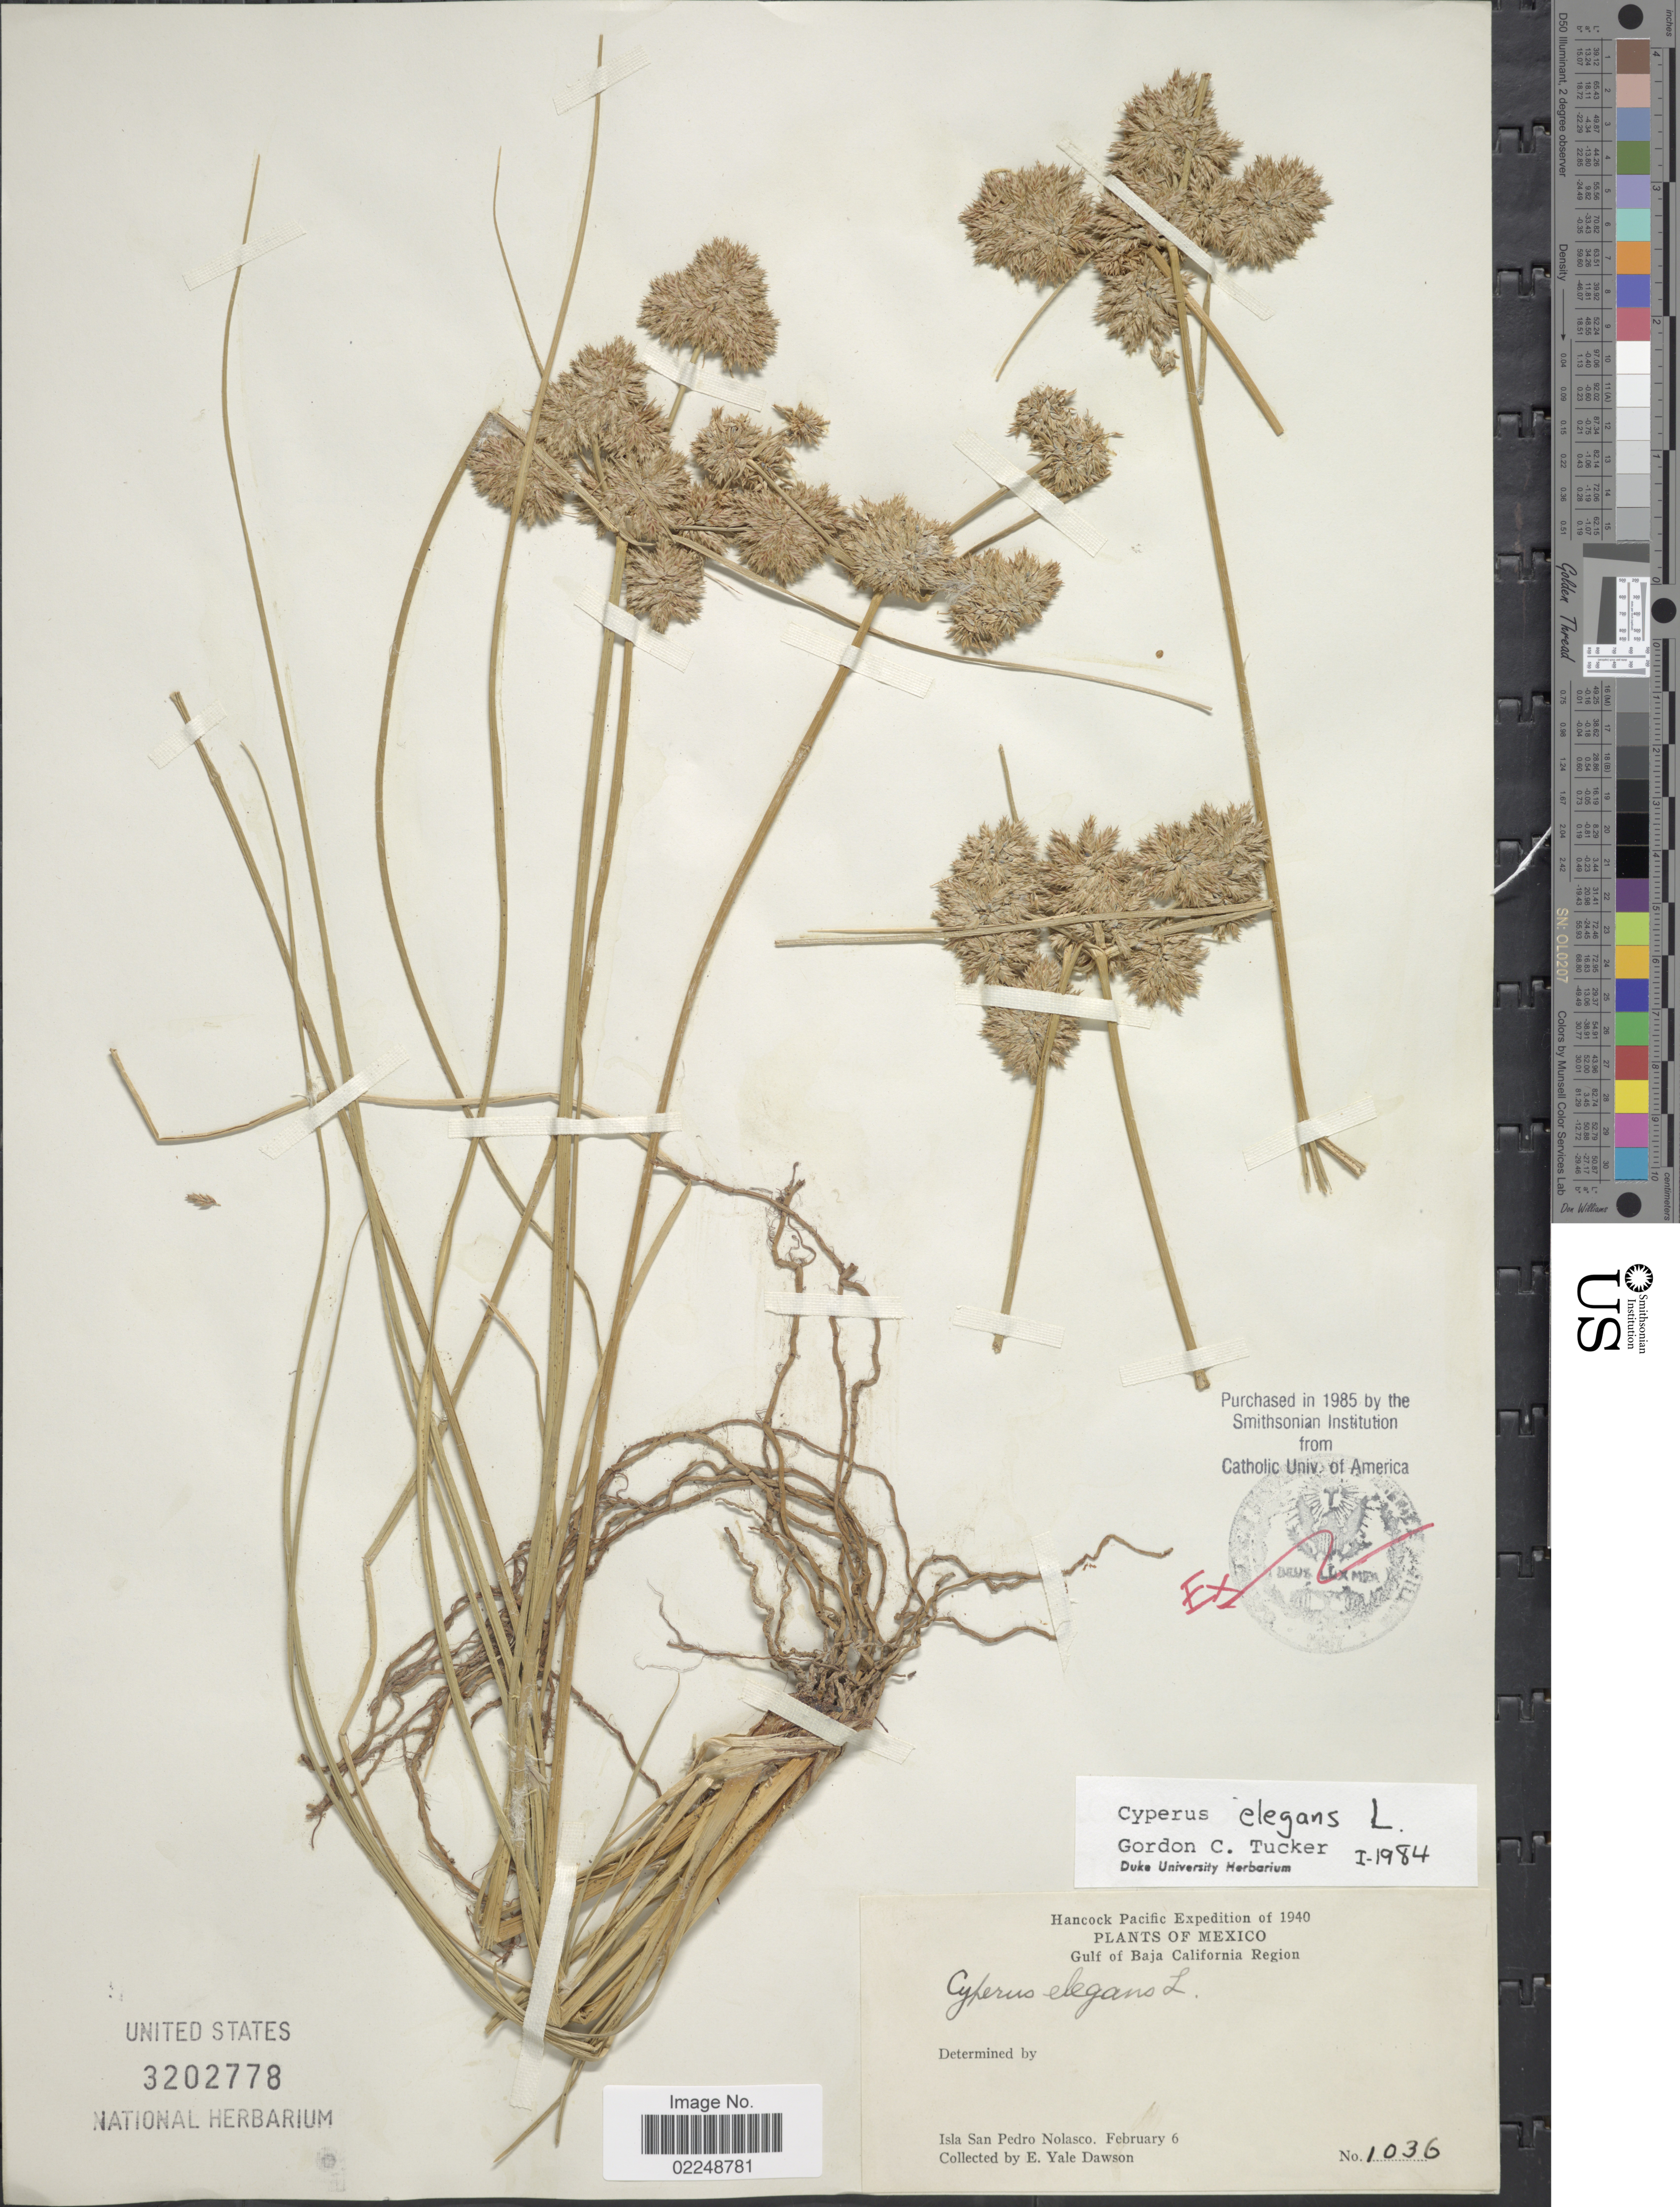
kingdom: Plantae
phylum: Tracheophyta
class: Liliopsida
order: Poales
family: Cyperaceae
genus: Cyperus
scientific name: Cyperus elegans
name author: L.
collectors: N. Yensen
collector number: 1036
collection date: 1940-02-06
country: Mexico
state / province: Sonora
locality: Gulf of Baja California Region, Isla San Pedro Nolasco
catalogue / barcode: US 3202778